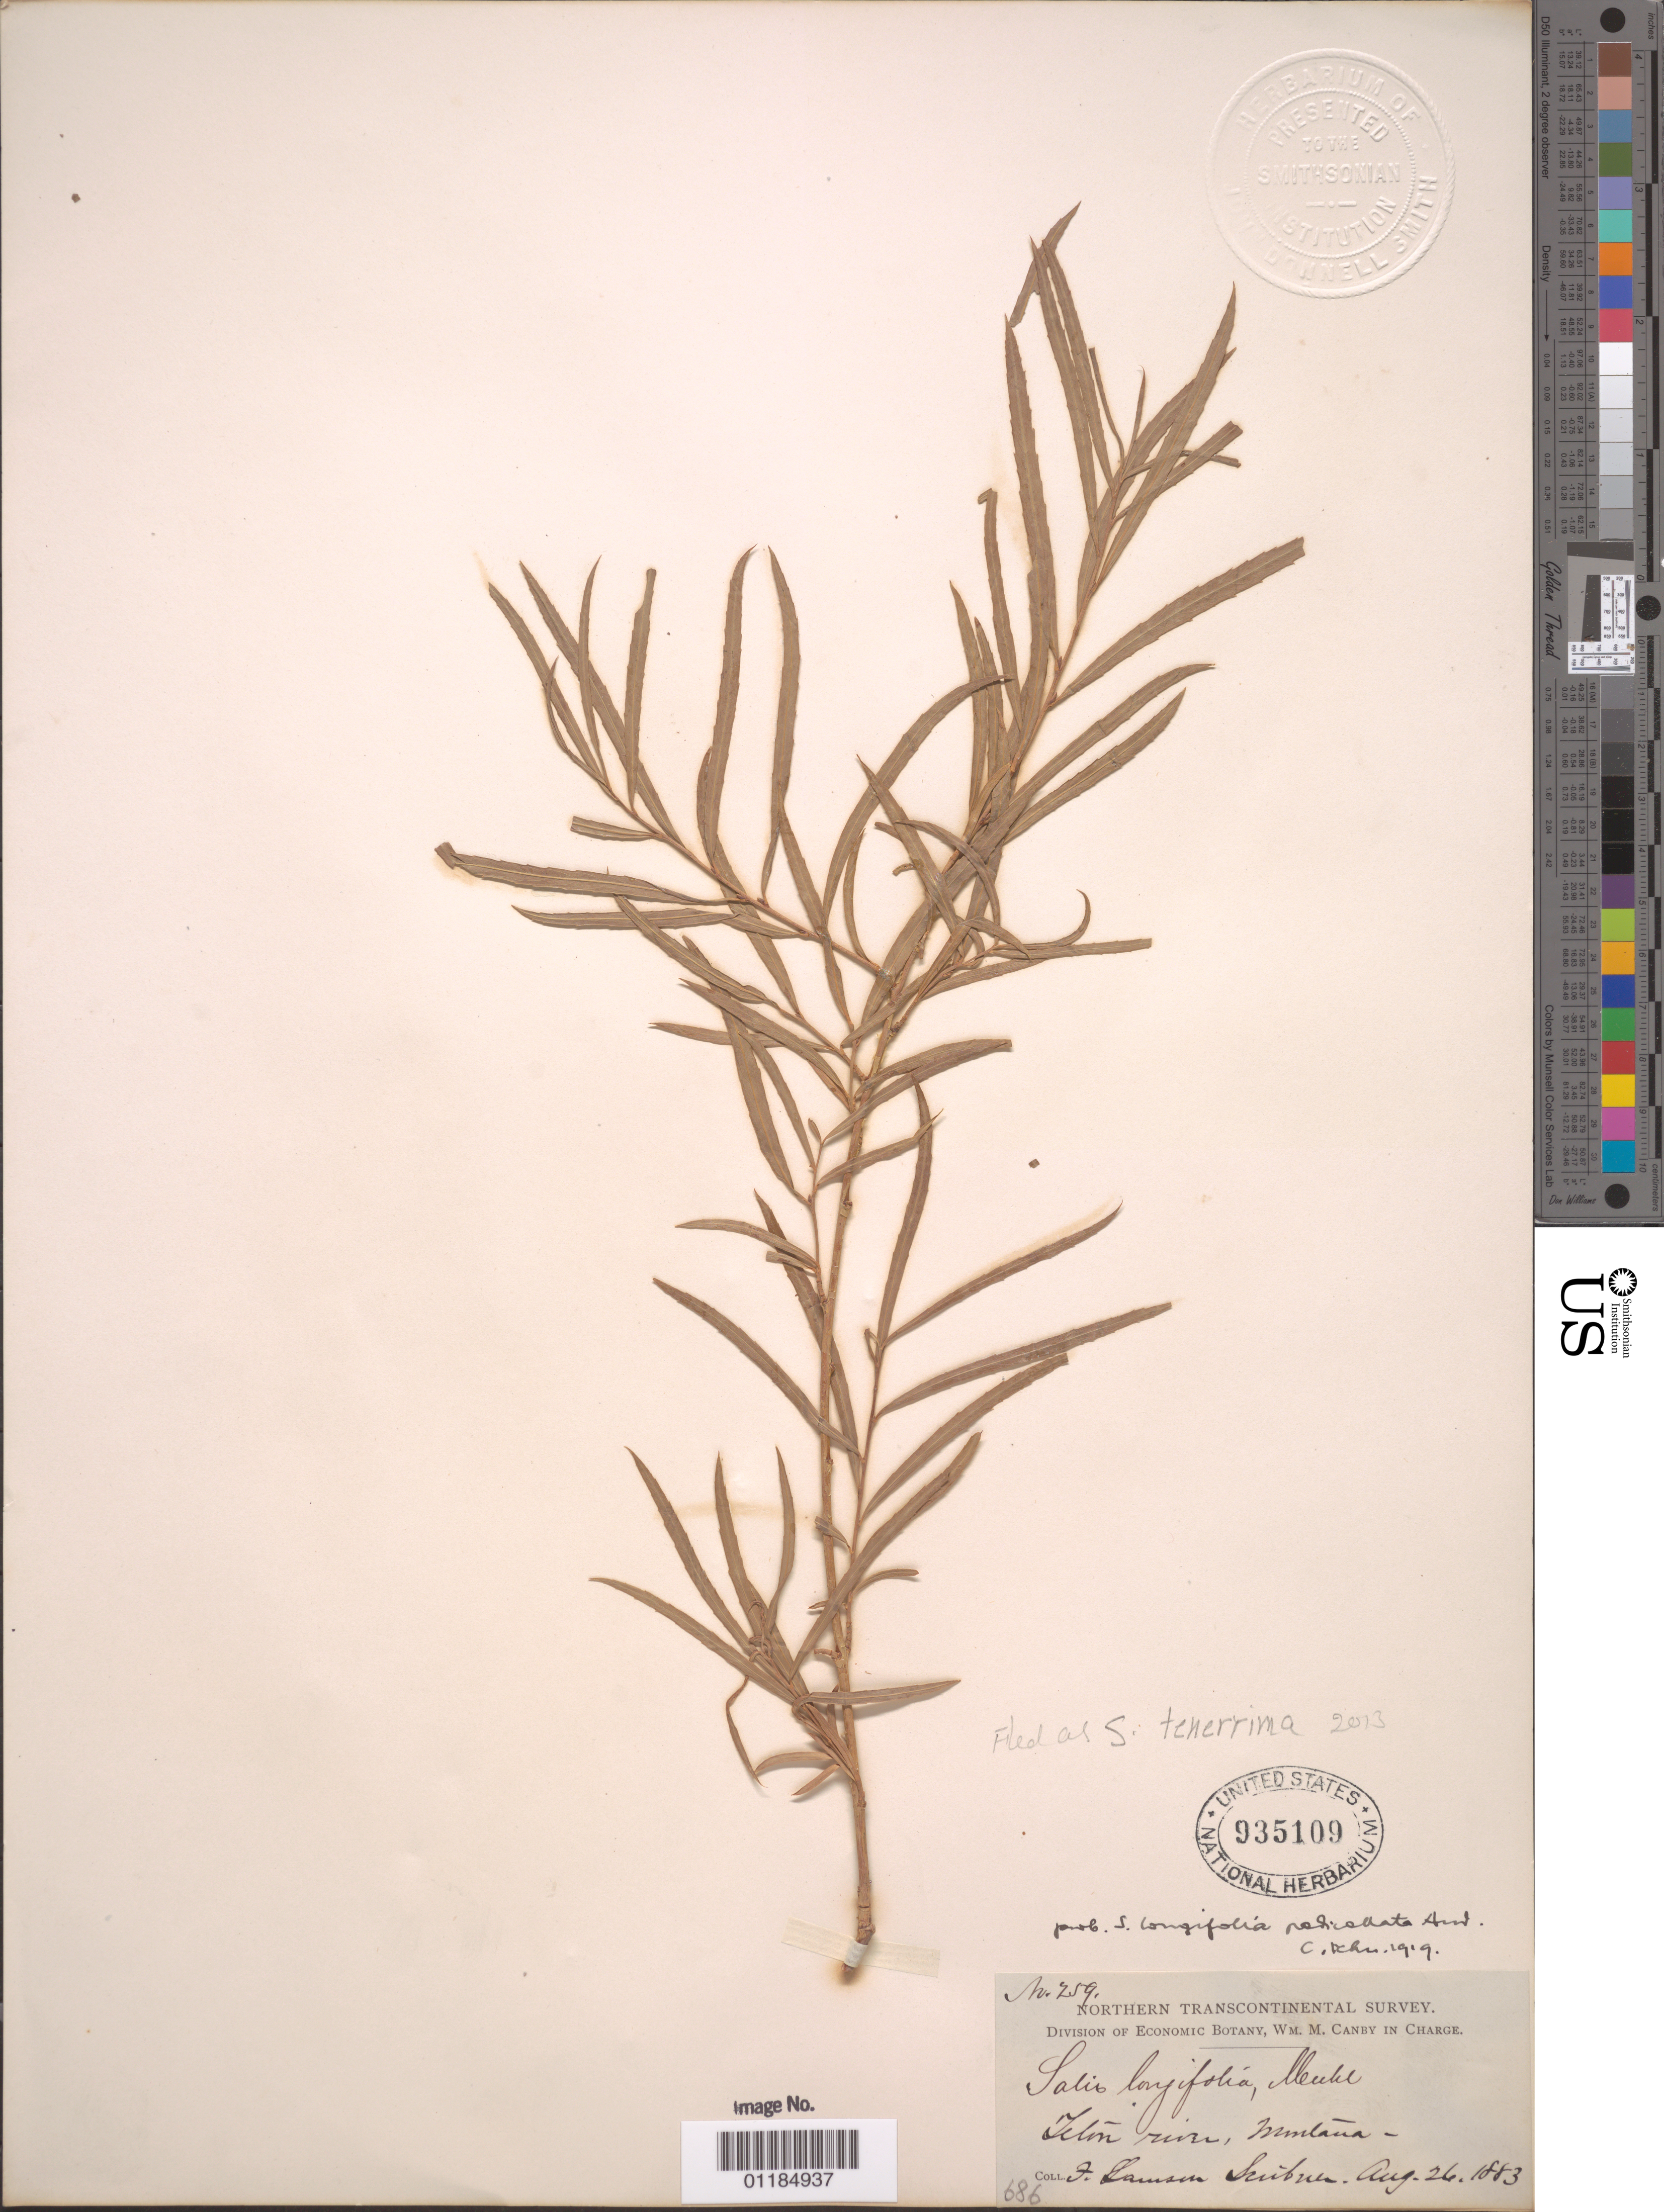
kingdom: Plantae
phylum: Tracheophyta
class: Magnoliopsida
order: Malpighiales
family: Salicaceae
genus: Salix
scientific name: Salix tenerrima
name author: (L.F. Hend.) A. Heller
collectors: F. L. Scribner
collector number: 259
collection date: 1883-08-26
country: United States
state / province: Montana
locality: Teton River.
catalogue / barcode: US 935109